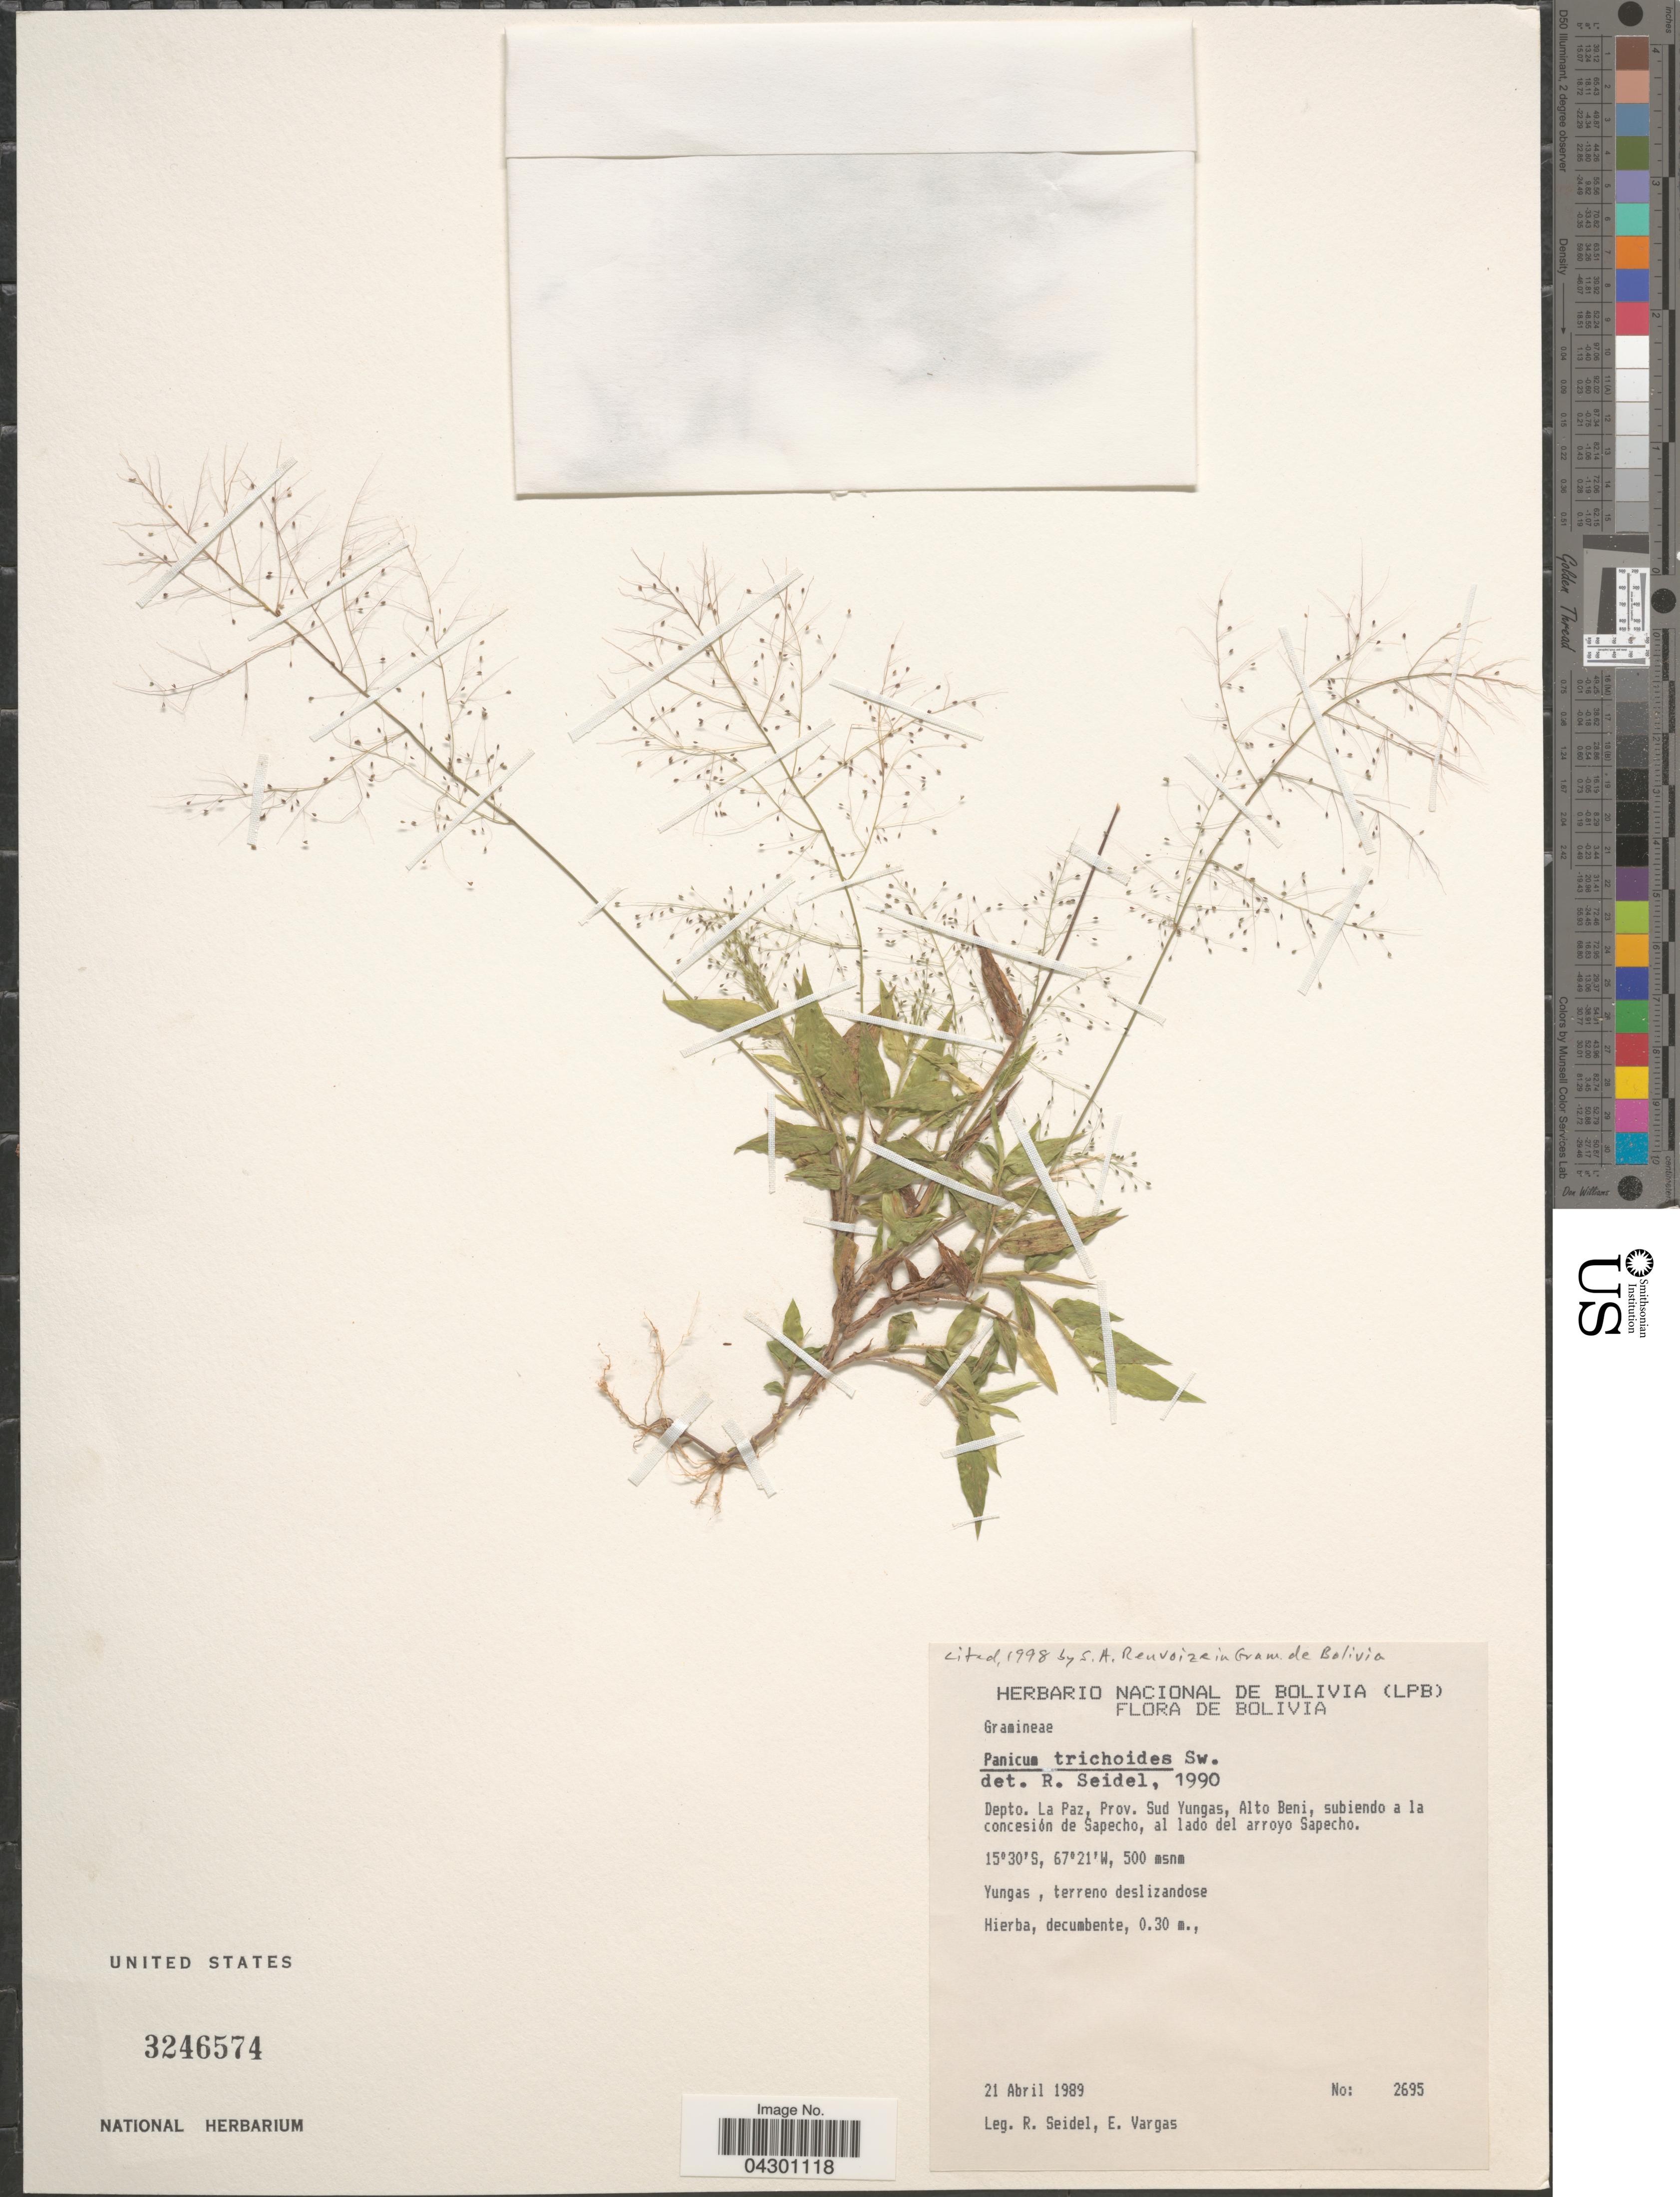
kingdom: Plantae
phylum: Tracheophyta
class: Liliopsida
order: Poales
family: Poaceae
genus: Panicum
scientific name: Panicum trichoides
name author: Sw.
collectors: R. Seidel & E. Vargas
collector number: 2695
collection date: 1989-04-21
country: Bolivia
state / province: La Paz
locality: Depto. La Paz, Prov. Sud Yungas, Alto Beni, subiendo a la concesión de Sapecho, al lado del arroyo Sapecho. Yungas.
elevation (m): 500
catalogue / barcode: US 3246574